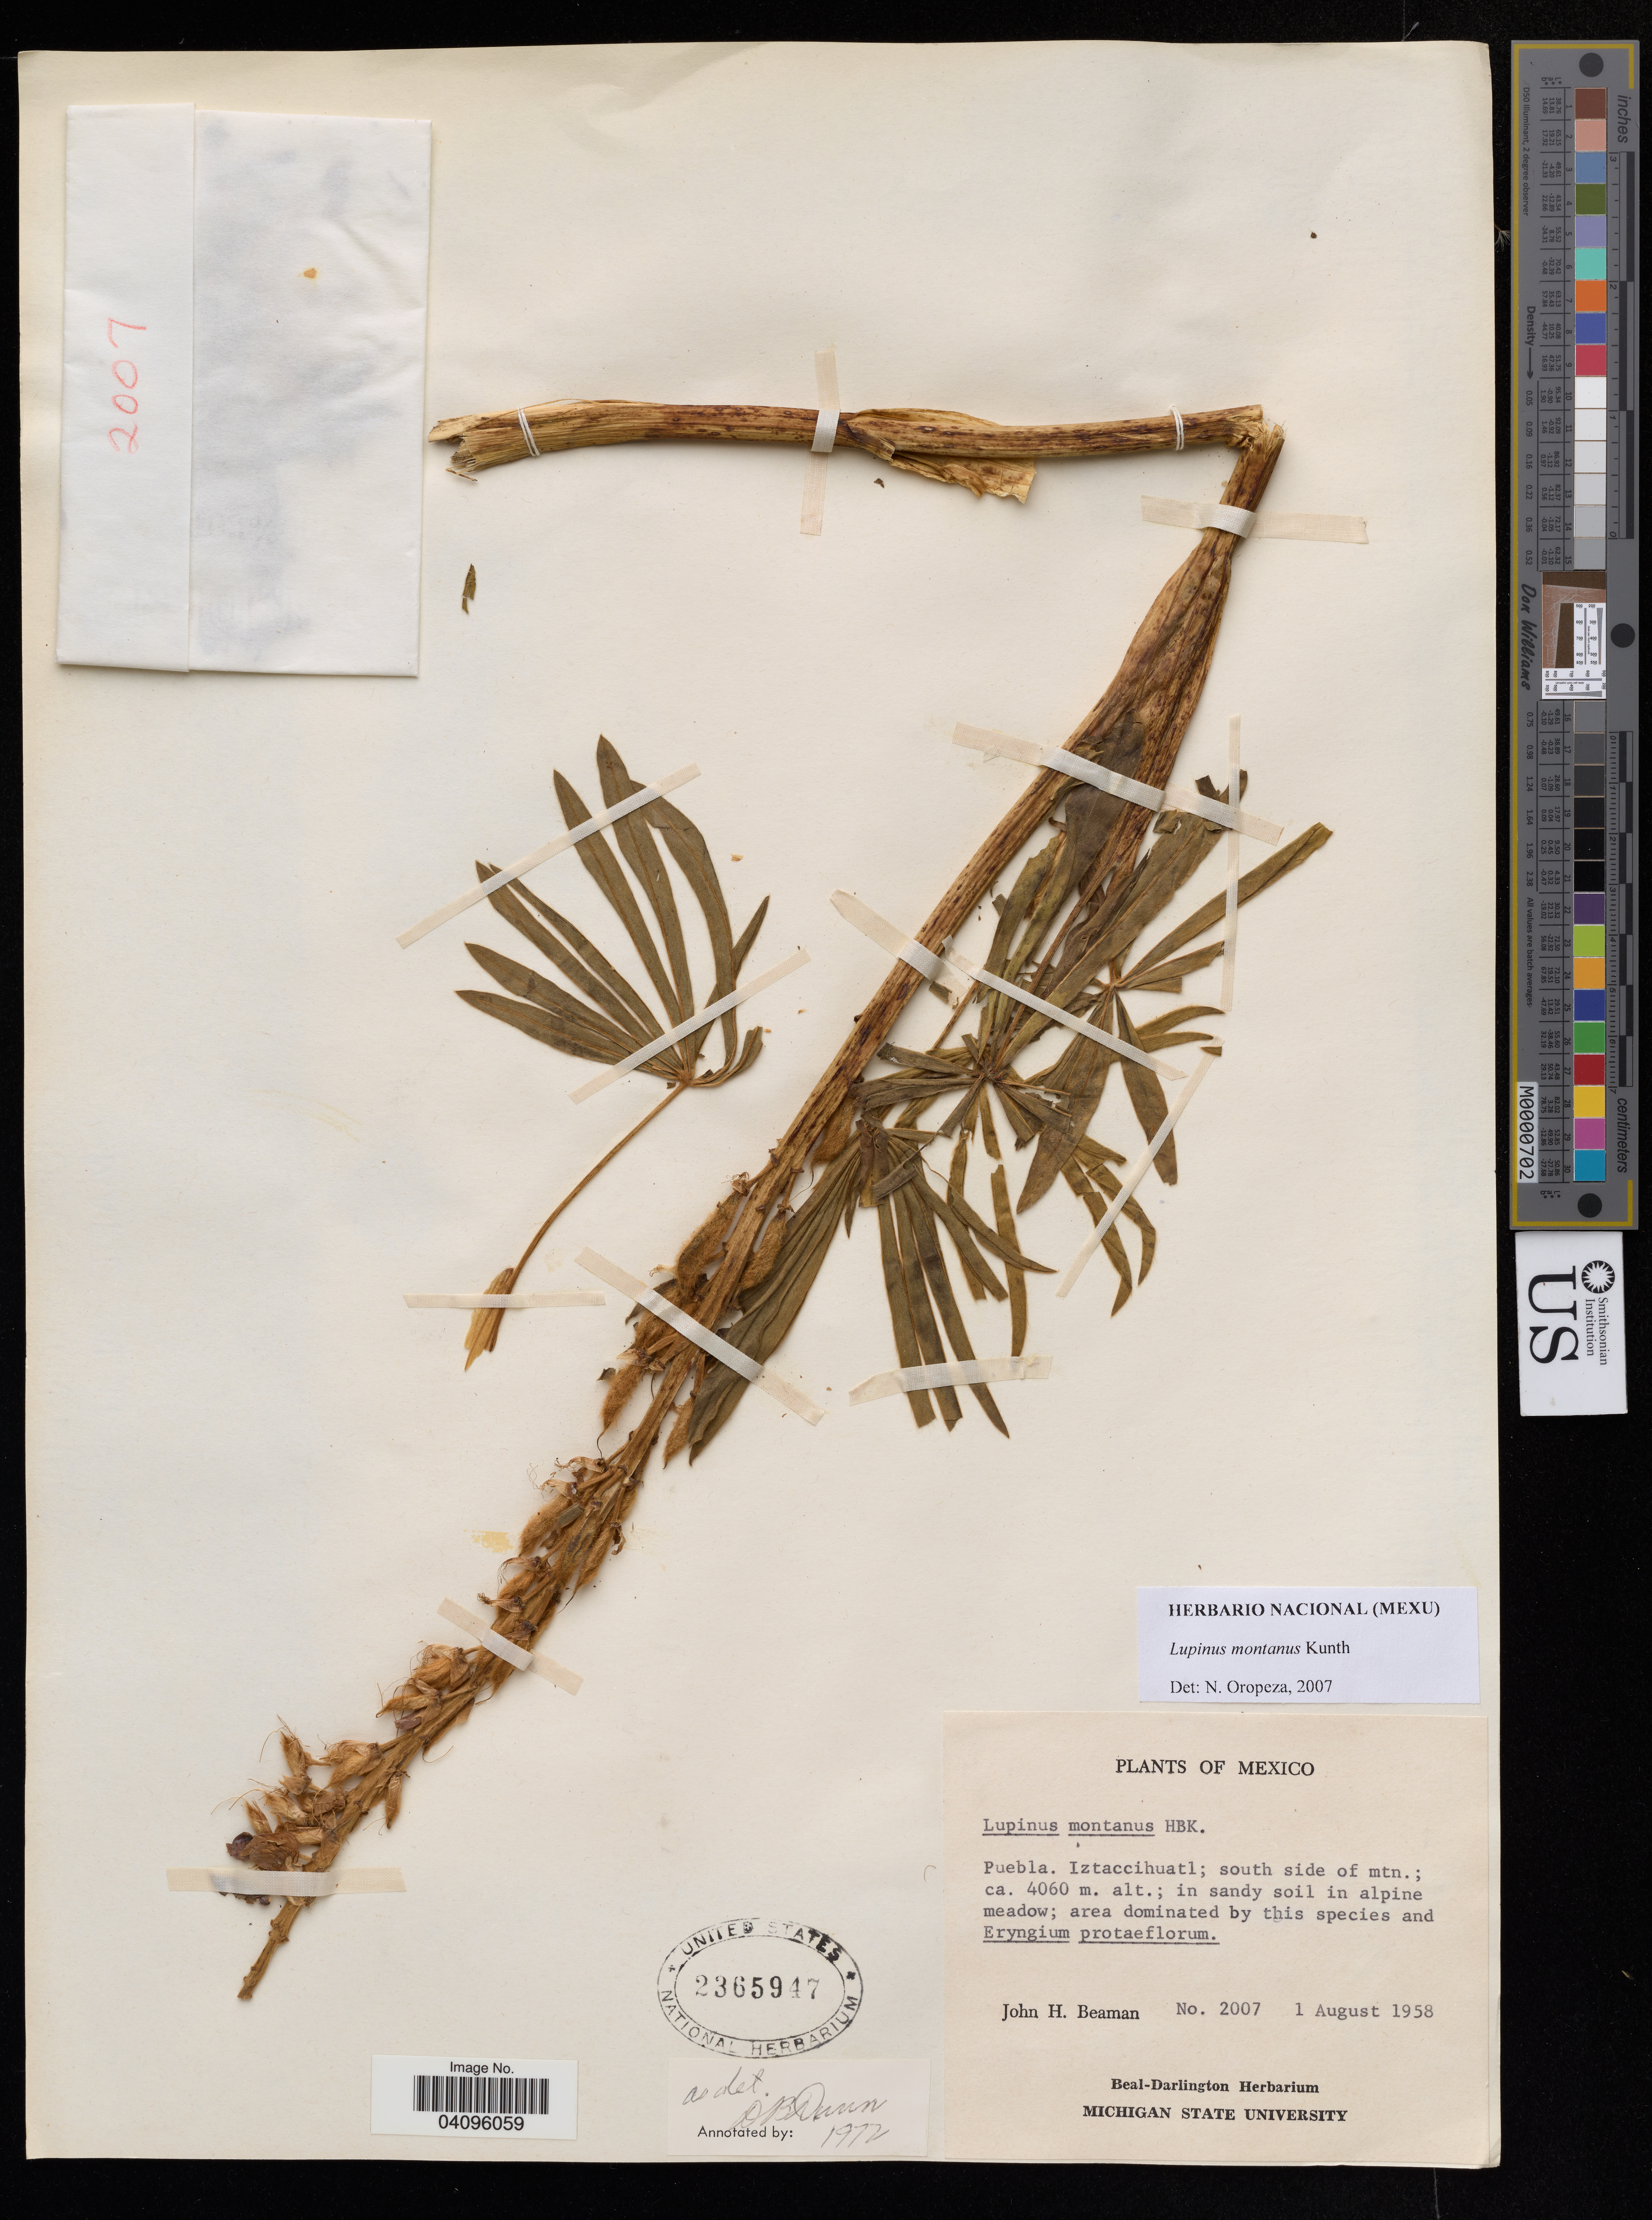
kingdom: Plantae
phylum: Tracheophyta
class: Magnoliopsida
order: Fabales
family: Fabaceae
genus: Lupinus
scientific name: Lupinus montanus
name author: Kunth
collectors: J. Beaman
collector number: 2007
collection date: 1958-08-01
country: Mexico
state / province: Puebla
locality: Iztaccihuatl; south side of mtn.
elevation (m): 4060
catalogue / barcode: US 2365947